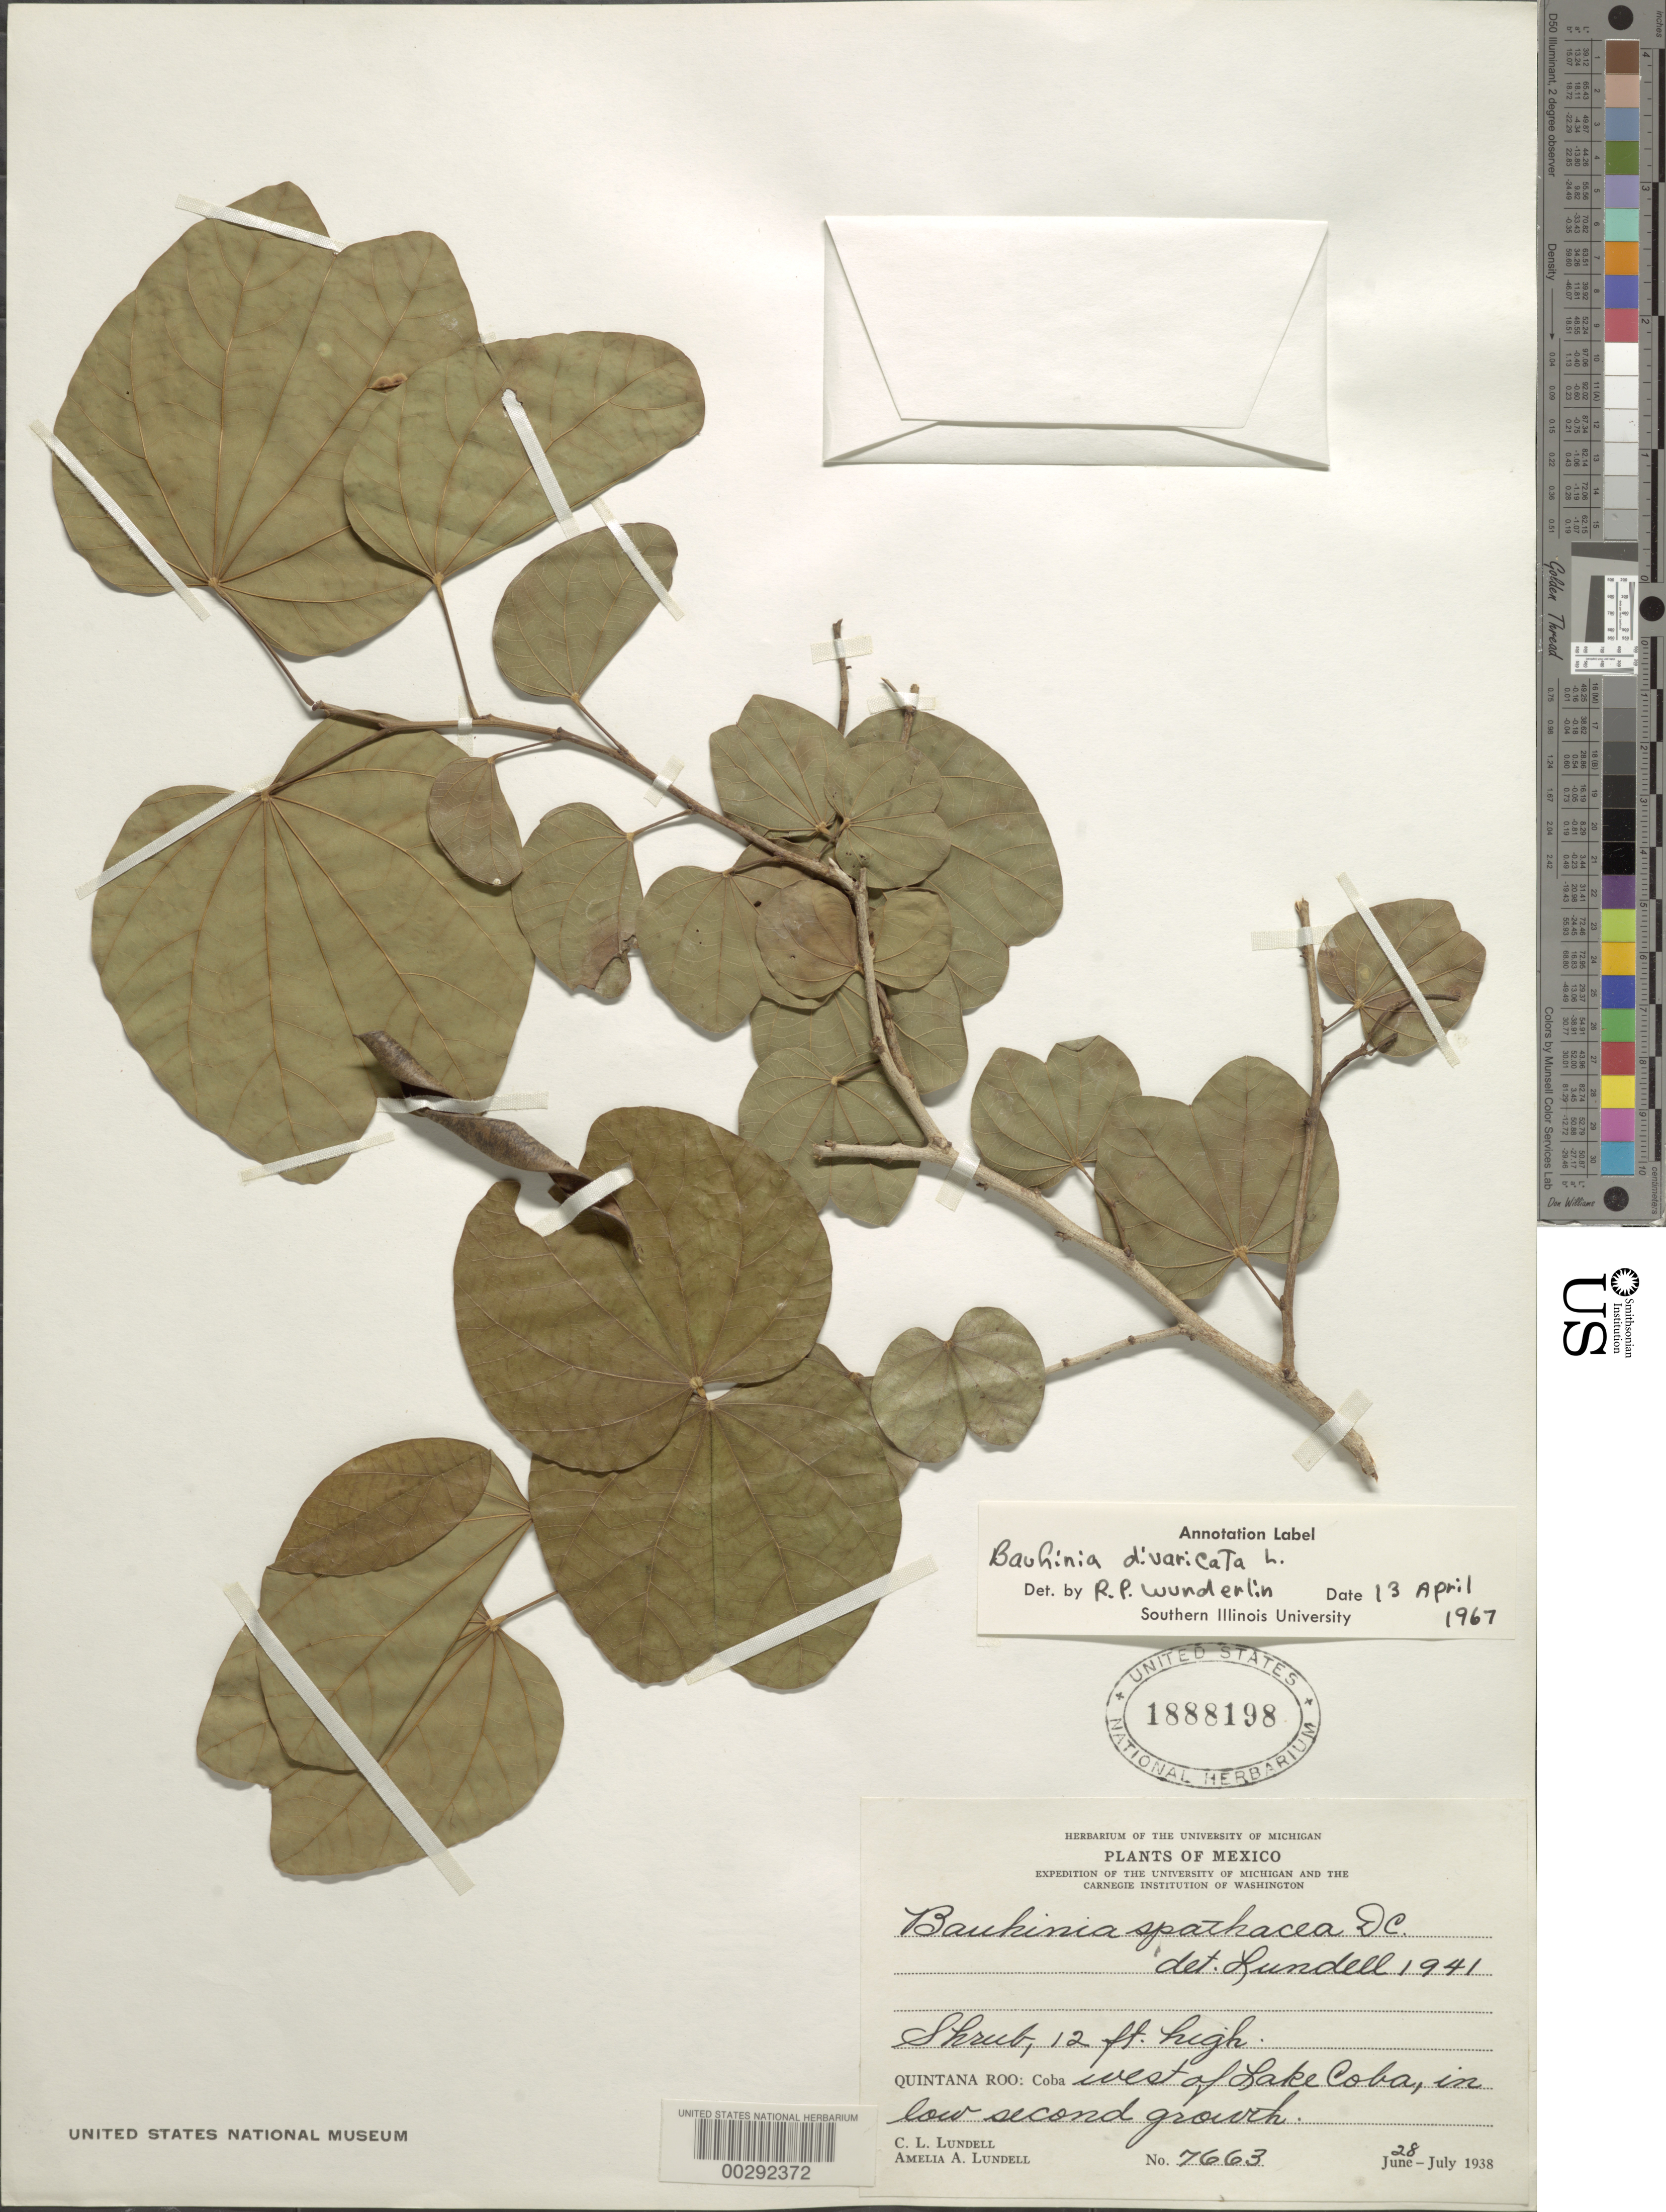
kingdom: Plantae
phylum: Tracheophyta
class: Magnoliopsida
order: Fabales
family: Fabaceae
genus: Bauhinia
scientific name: Bauhinia divaricata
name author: L.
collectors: C. L. Lundell & A. A. Lundell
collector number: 7663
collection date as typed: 28 Jun 1938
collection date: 1938-06-28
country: Mexico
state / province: Quintana Roo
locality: Coba, W of Lake Coba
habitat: In low second growth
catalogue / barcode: US 1888198